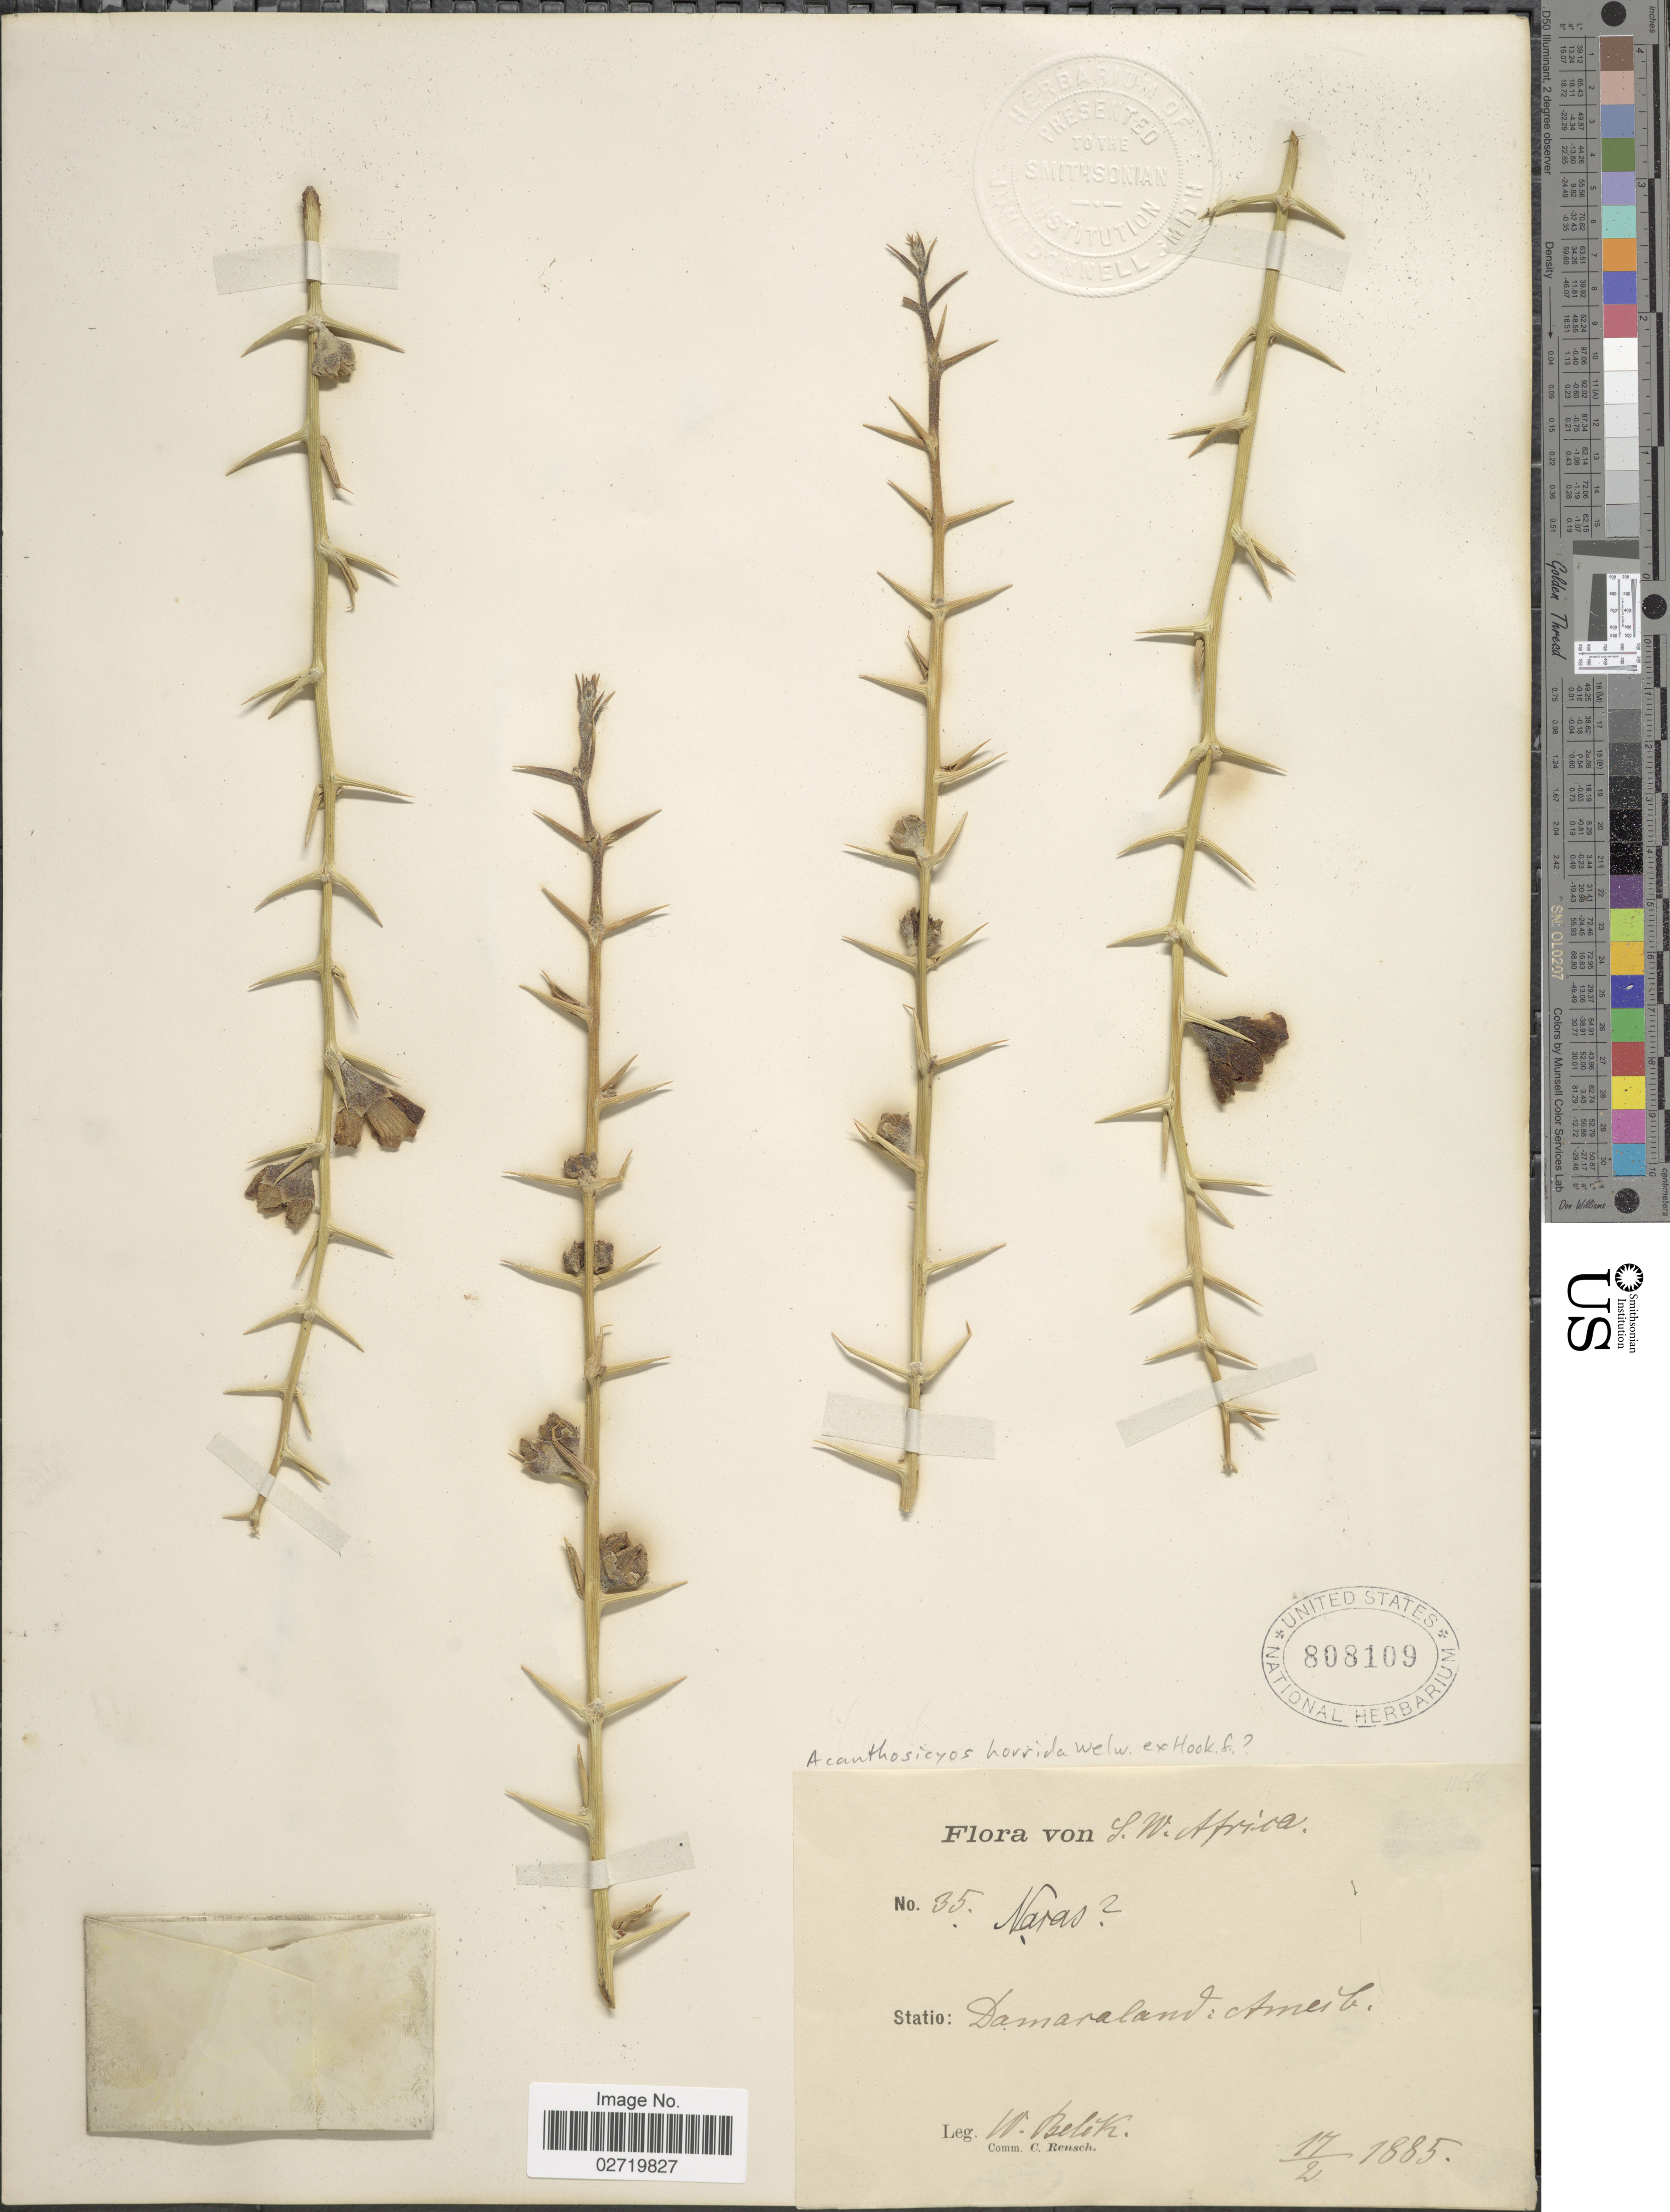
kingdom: Plantae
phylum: Tracheophyta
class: Magnoliopsida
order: Cucurbitales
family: Cucurbitaceae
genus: Acanthosicyos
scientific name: Acanthosicyos horridus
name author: Welw. ex Hook. f.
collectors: W. Belik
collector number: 35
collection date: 1885-02-17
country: Namibia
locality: S.W. Africa. Damaraland: Ameib.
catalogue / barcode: US 808109